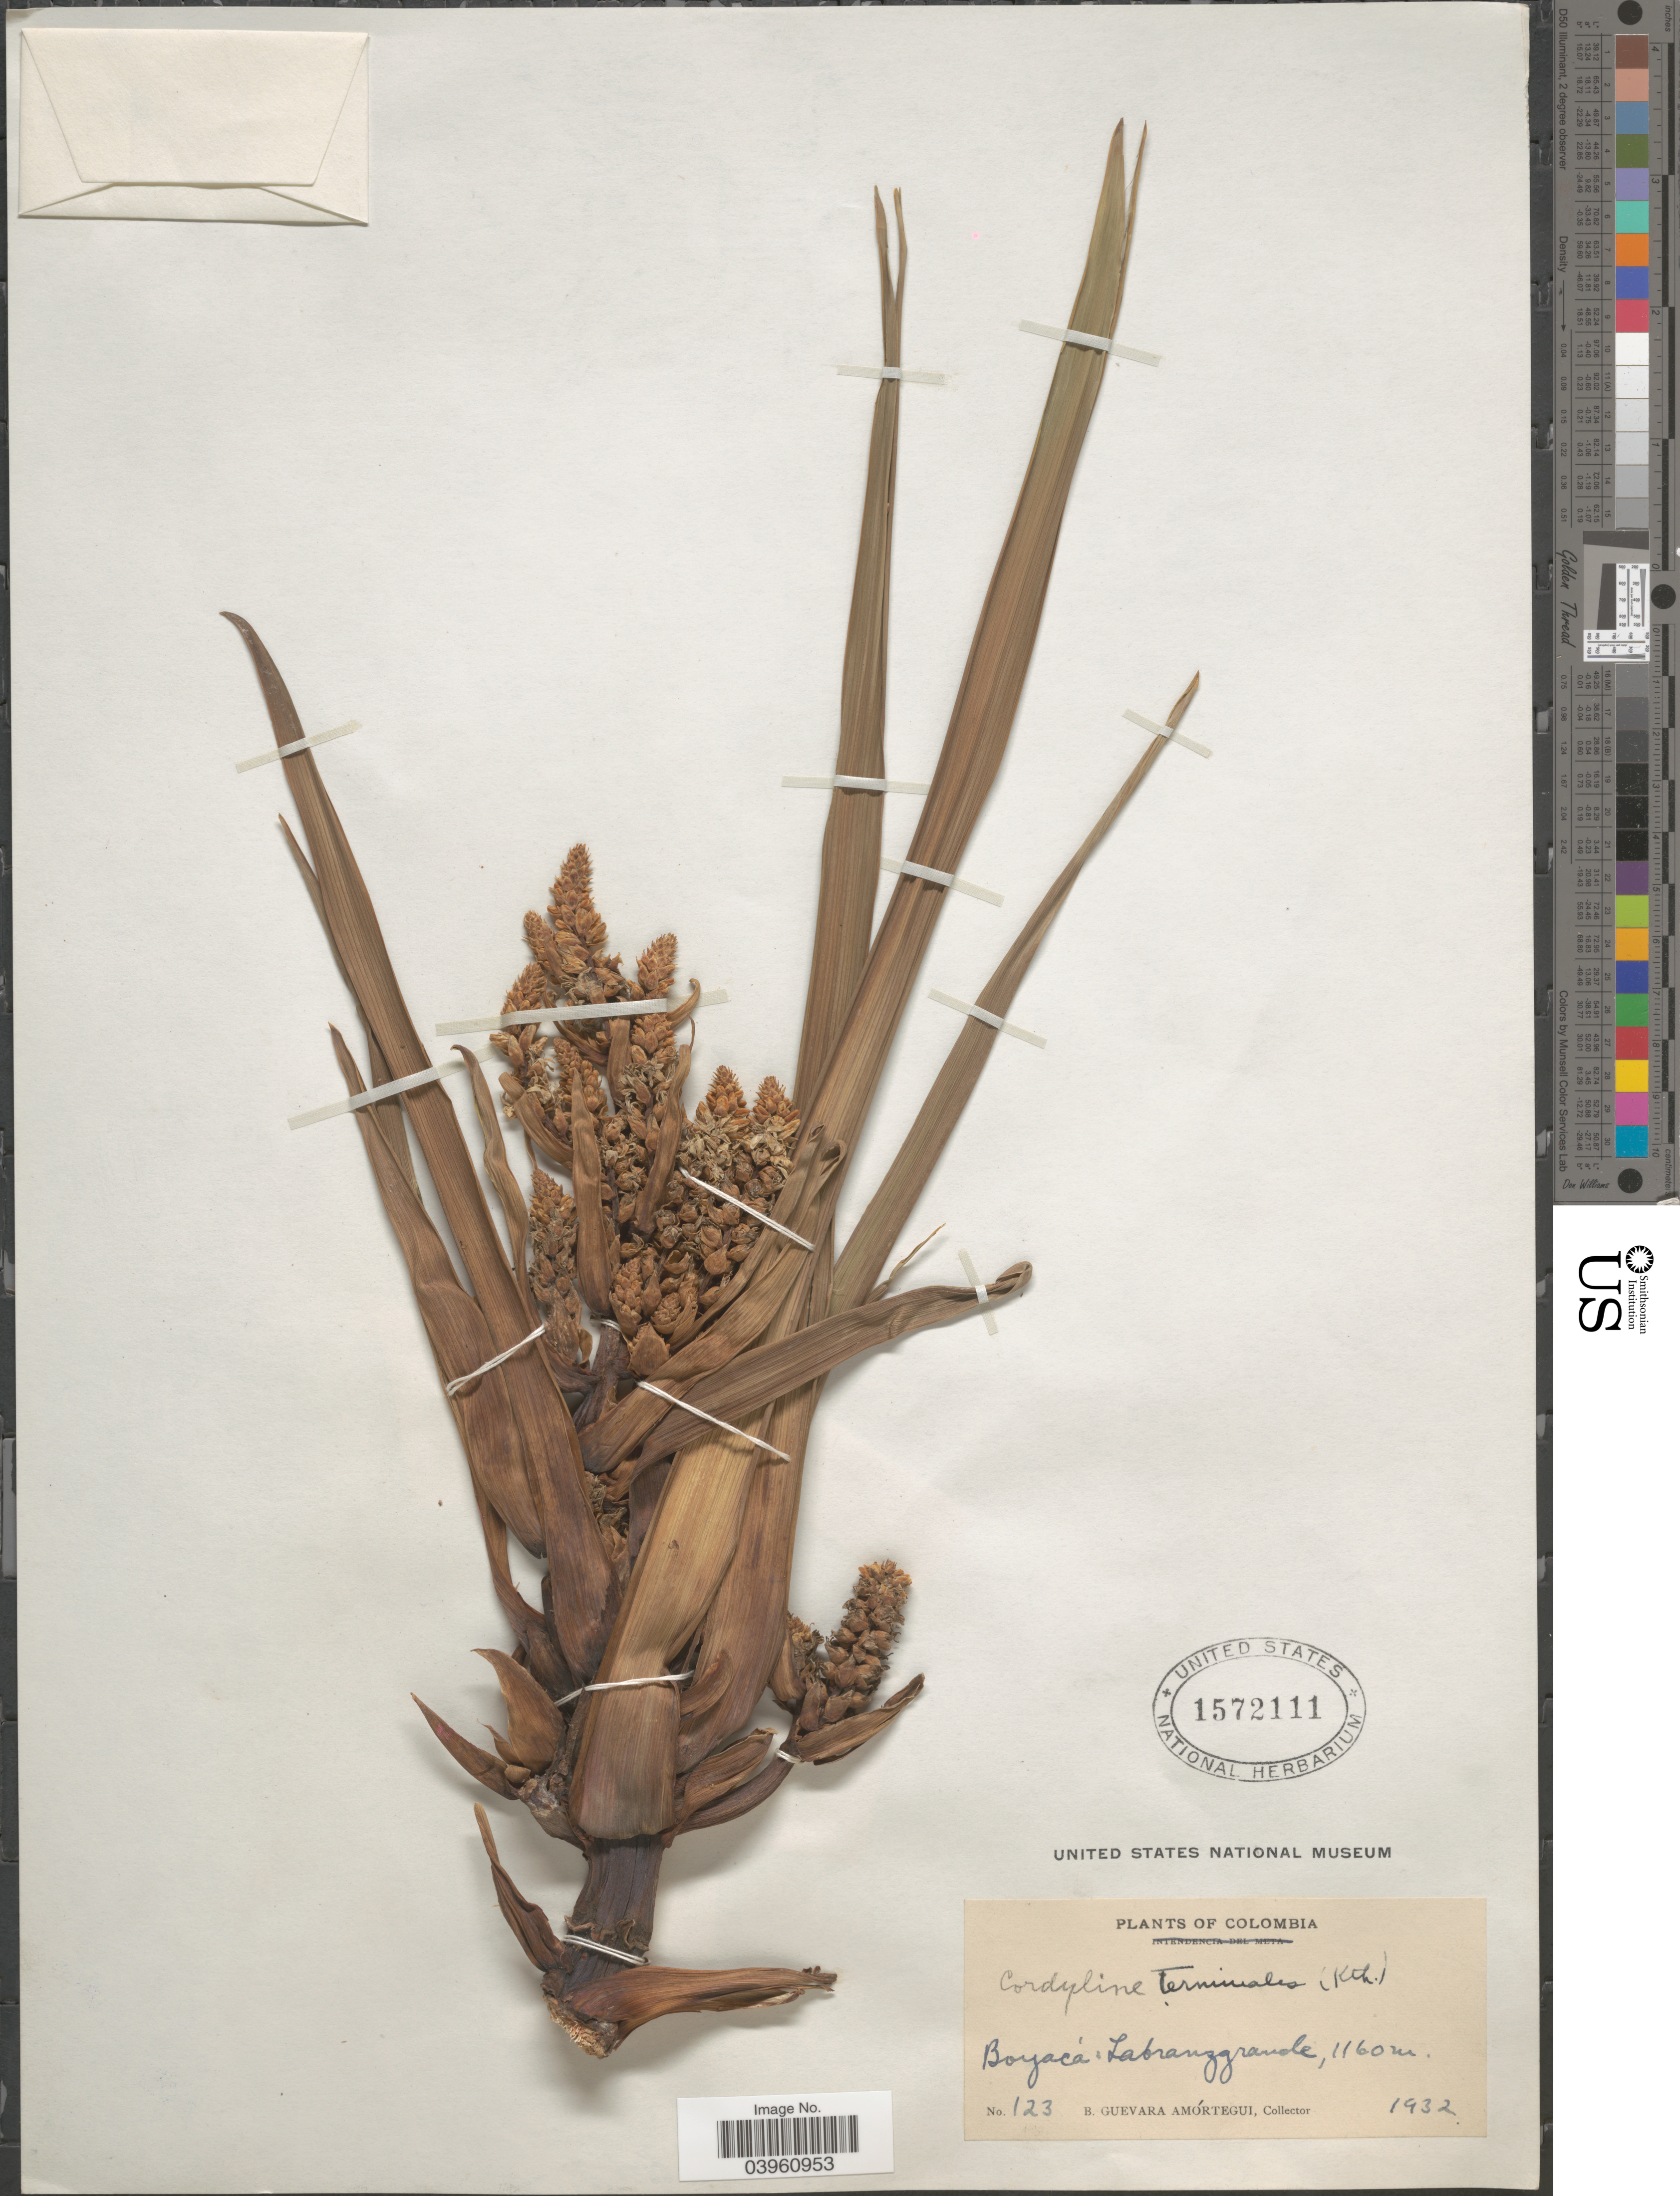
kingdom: Plantae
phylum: Tracheophyta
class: Liliopsida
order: Asparagales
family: Asparagaceae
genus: Cordyline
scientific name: Cordyline terminalis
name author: (L.) Kunth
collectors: B. Guevara Amortegui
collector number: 123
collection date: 1932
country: Colombia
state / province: Boyacá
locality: Labranzagrande.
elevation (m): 1160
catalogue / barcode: US 1572111